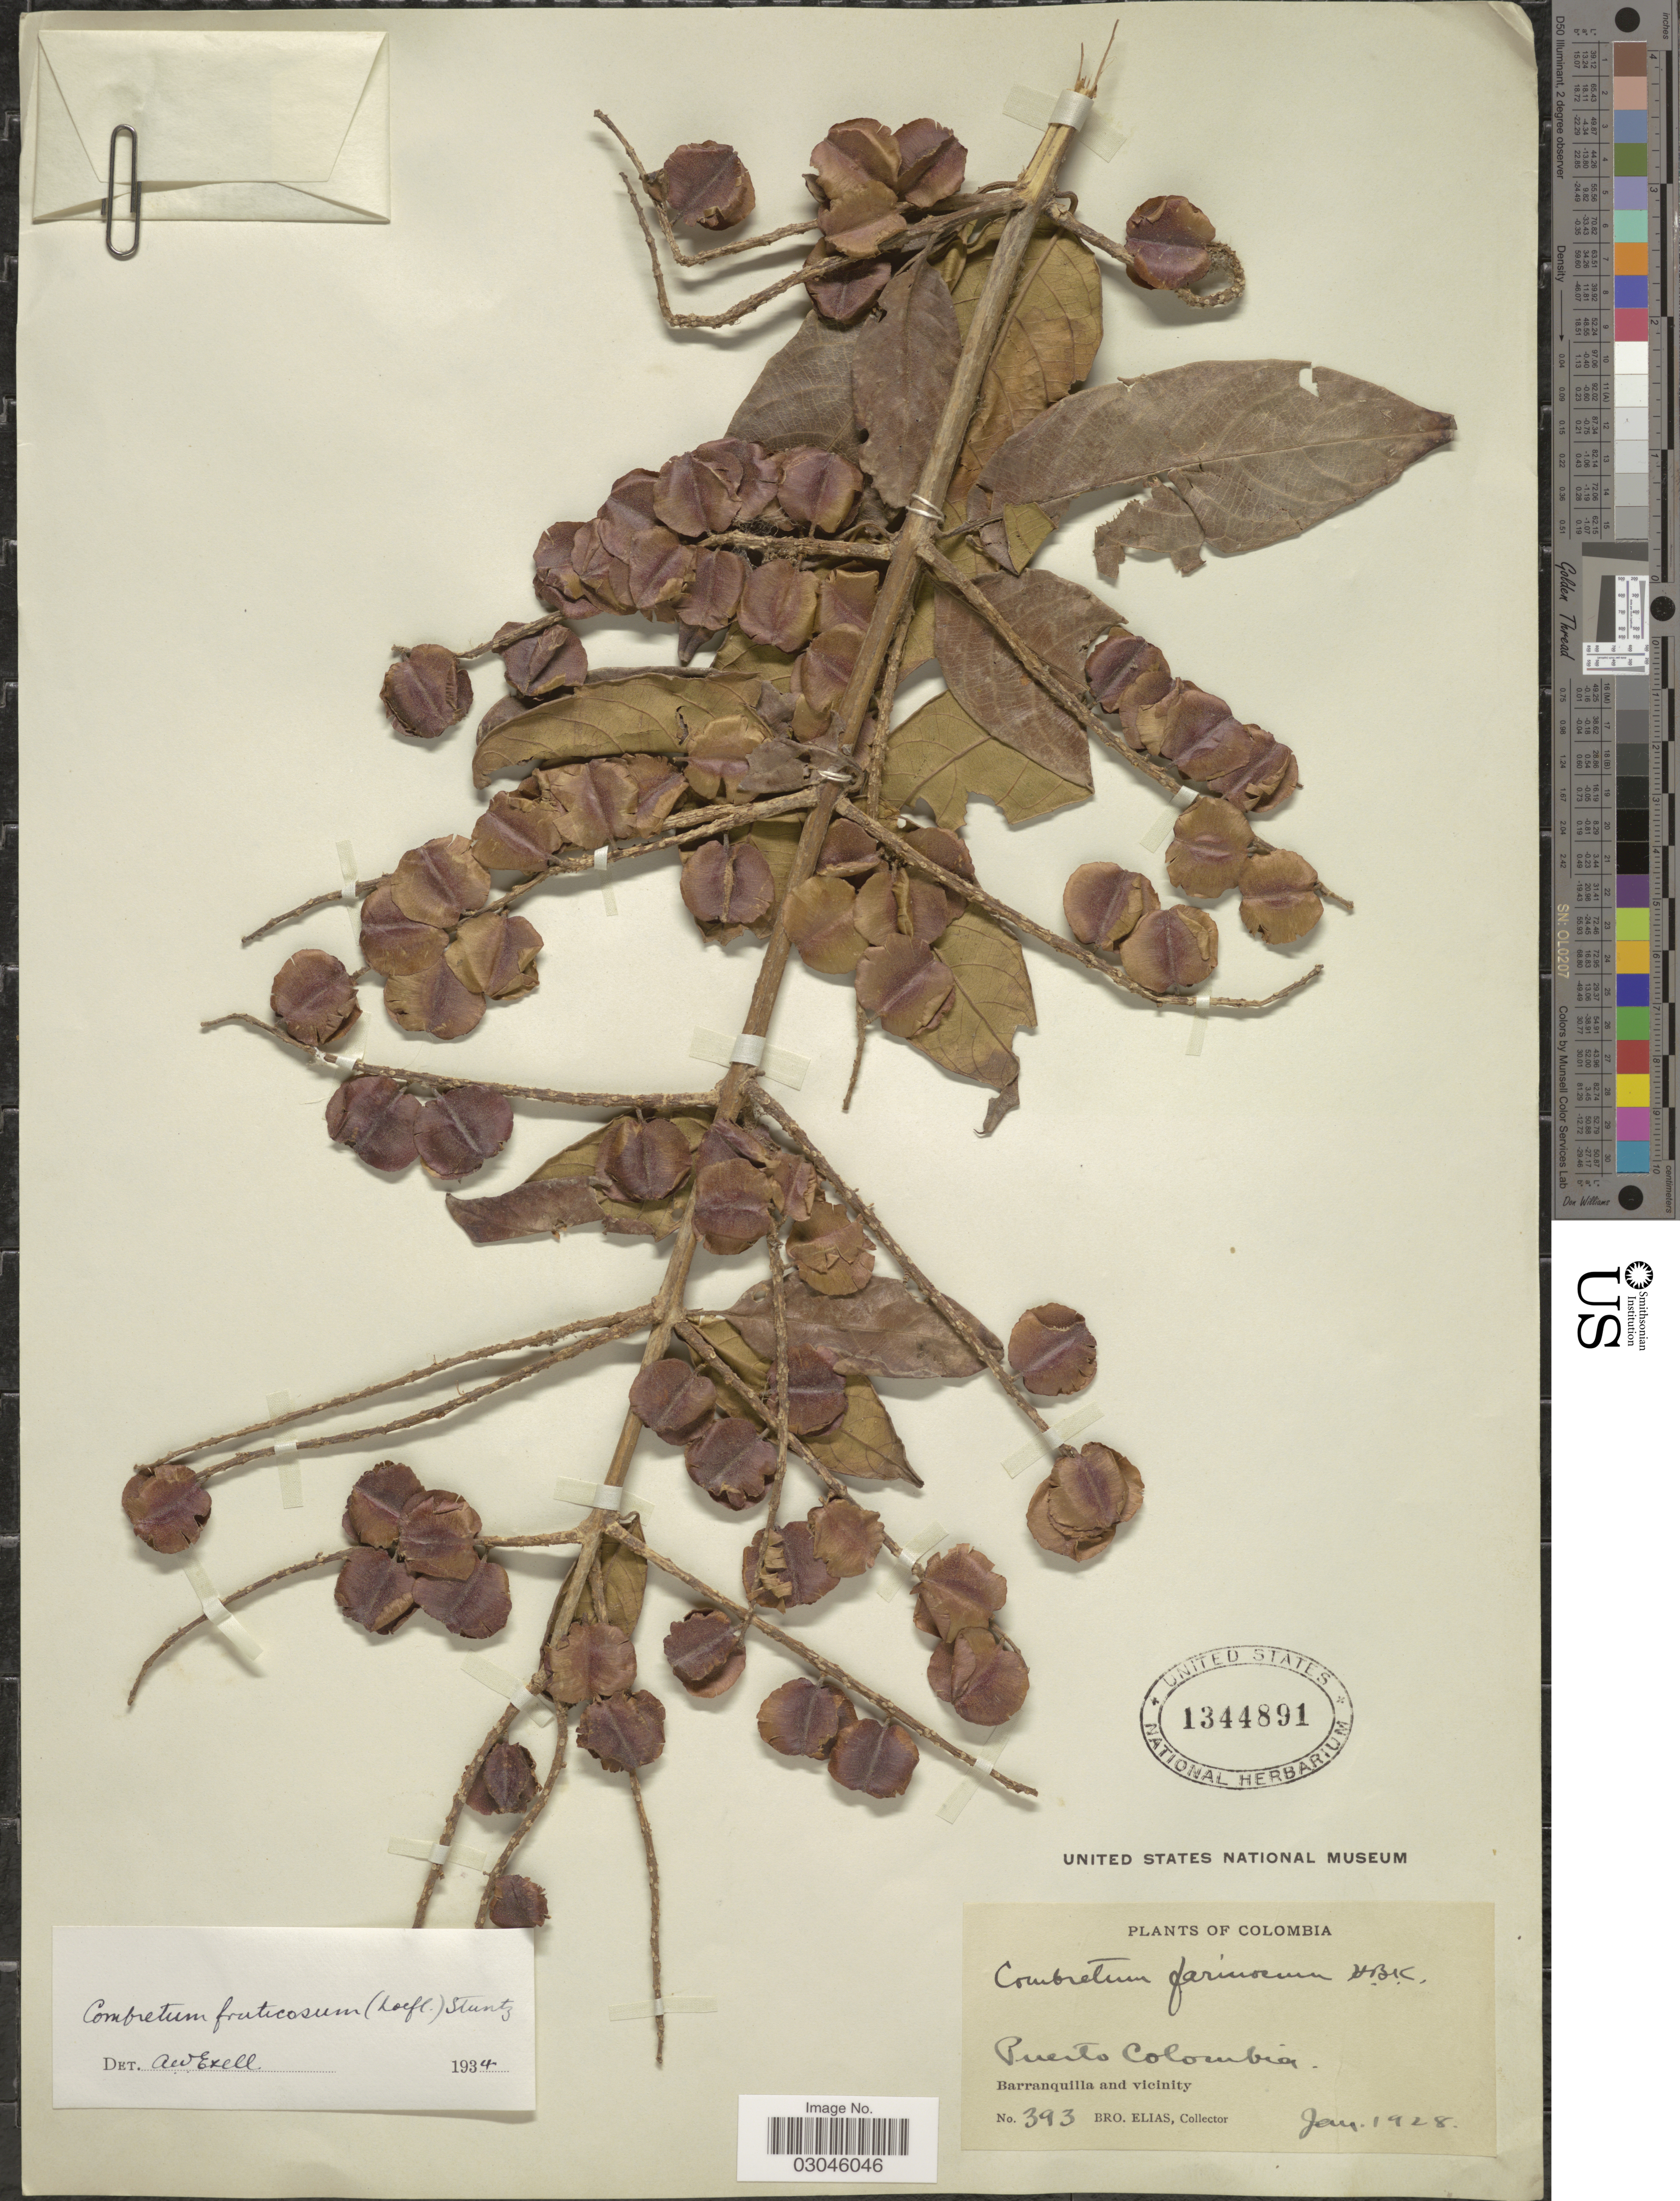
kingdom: Plantae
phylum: Tracheophyta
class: Magnoliopsida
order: Myrtales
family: Combretaceae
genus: Combretum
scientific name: Combretum fruticosum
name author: (Loefl.) Stuntz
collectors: Bro. Elias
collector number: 393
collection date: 1928-01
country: Colombia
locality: Puerto Colombia. Barranquilla and vicinity.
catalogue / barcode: US 1344891